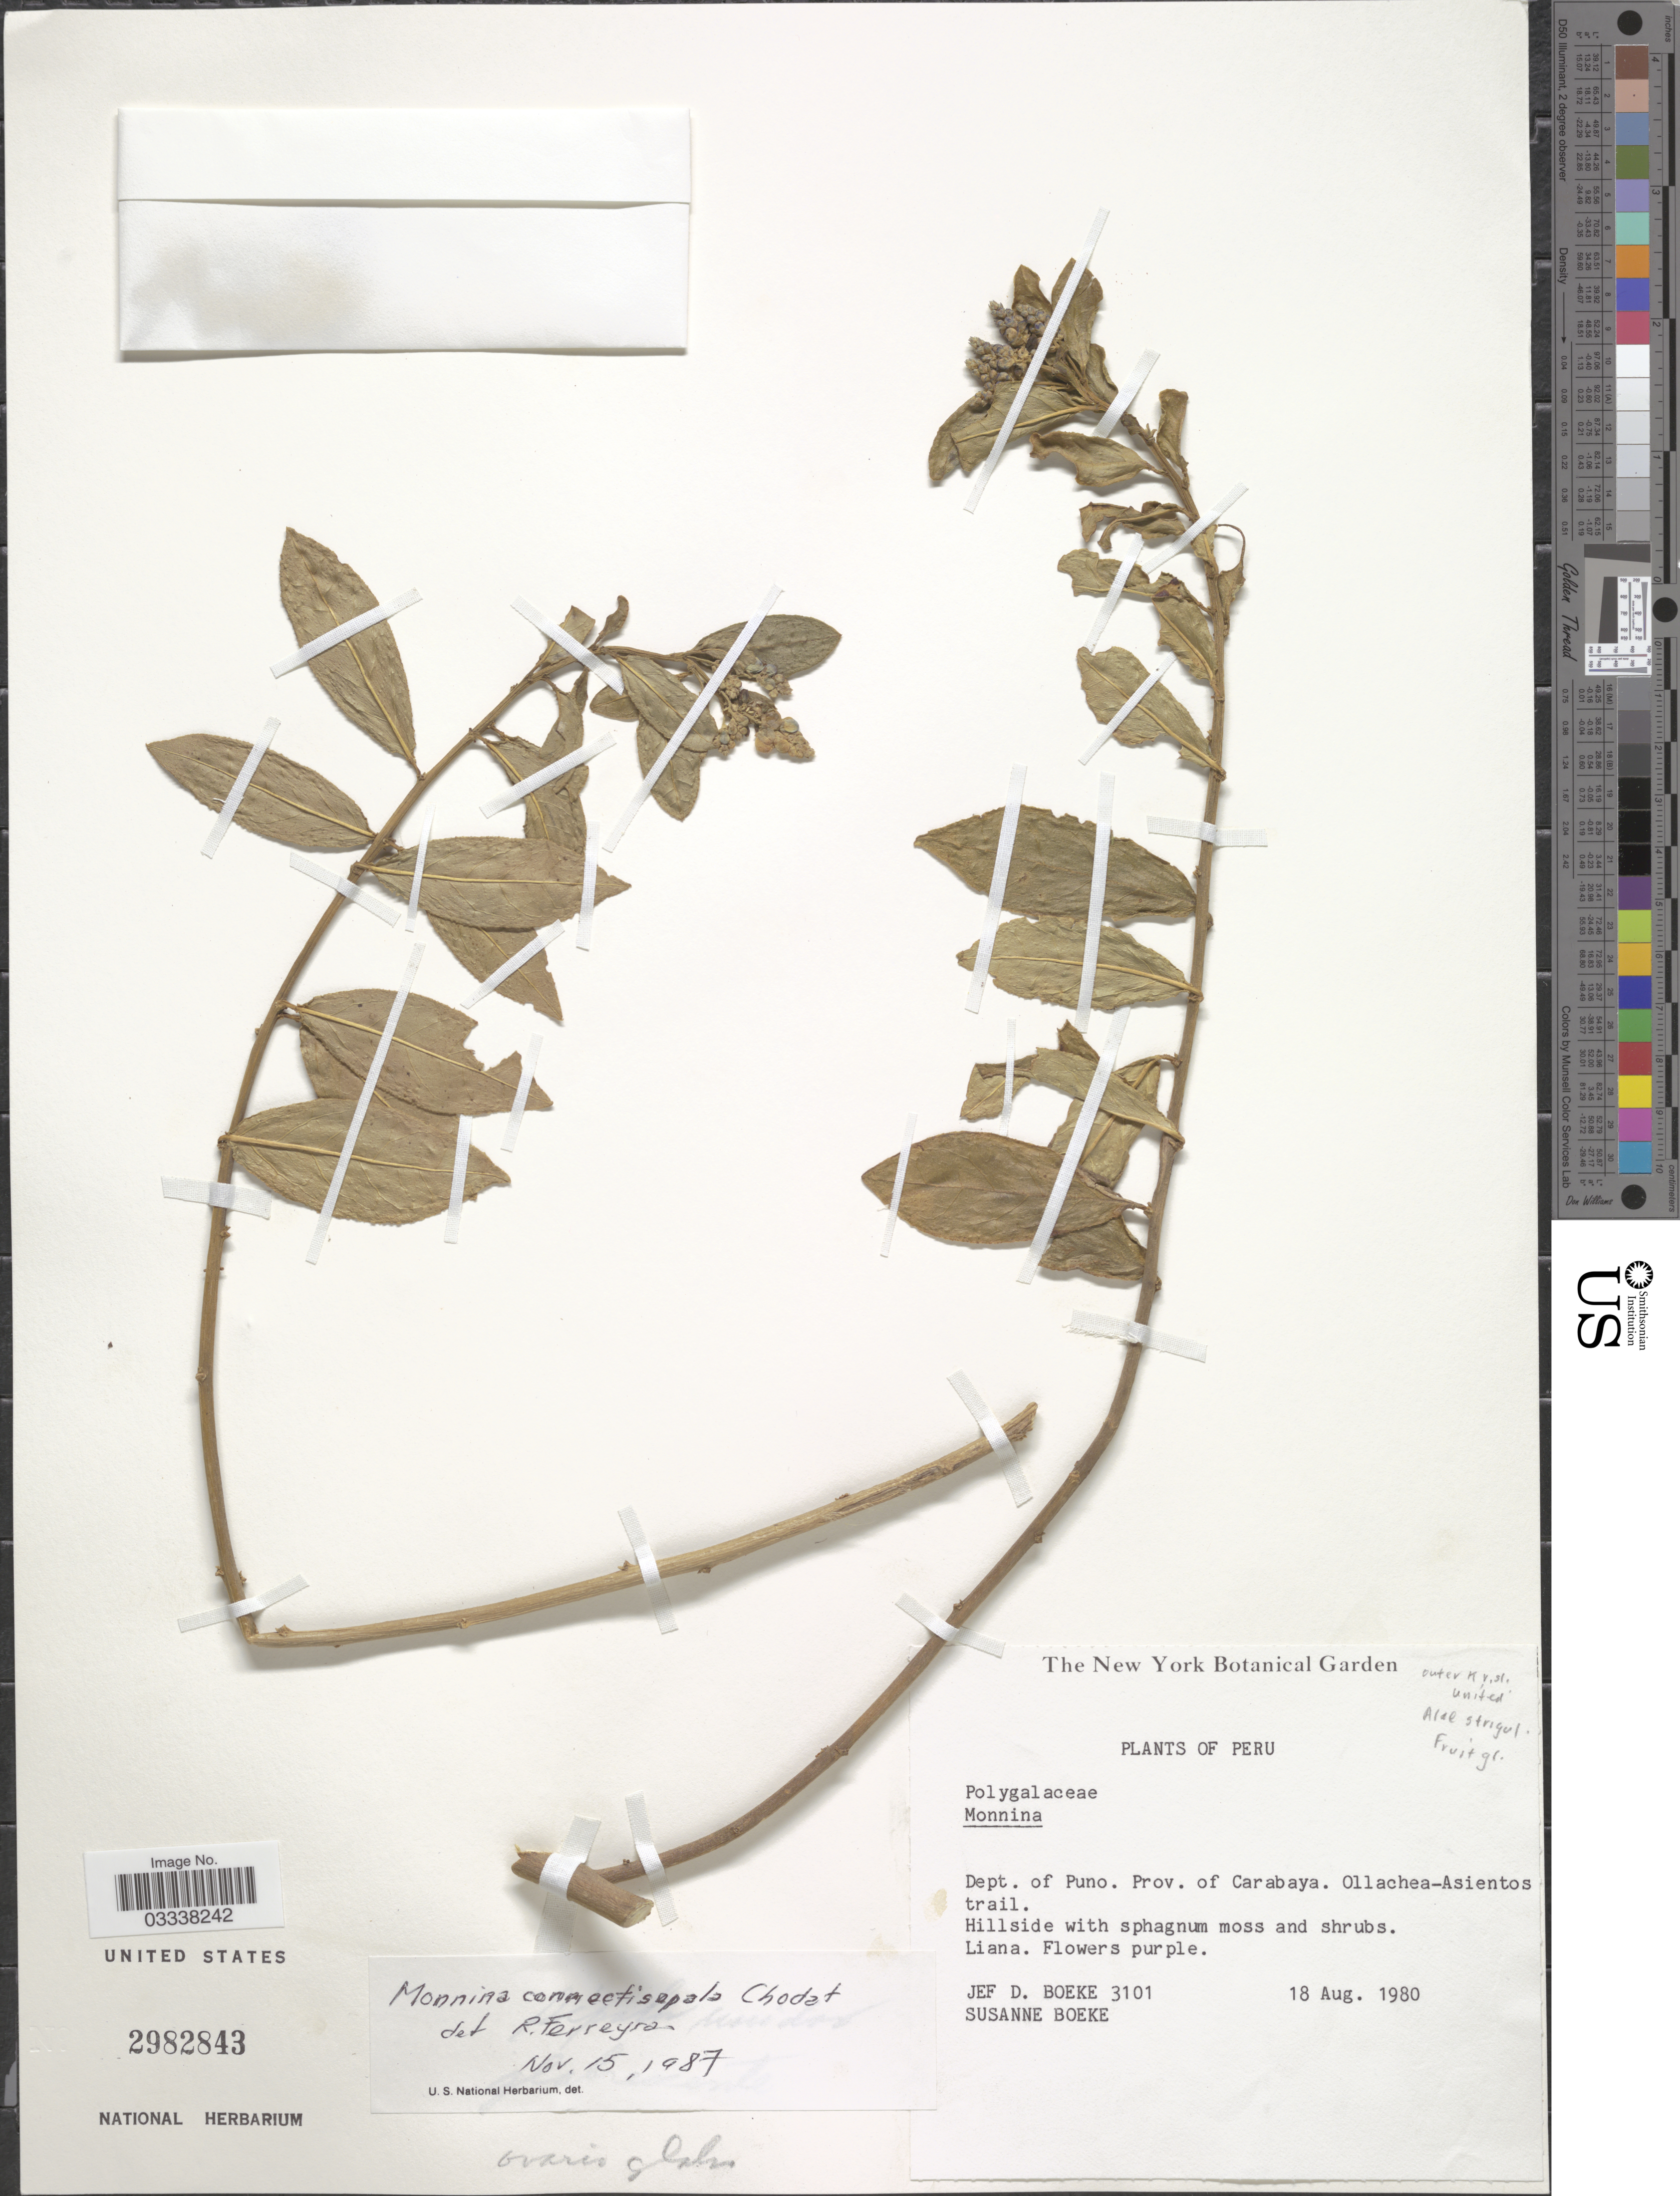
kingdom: Plantae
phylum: Tracheophyta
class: Magnoliopsida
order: Fabales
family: Polygalaceae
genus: Monnina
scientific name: Monnina connectisepala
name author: Chodat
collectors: J. Boeke & S. Boeke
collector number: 3101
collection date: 1980-08-18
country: Peru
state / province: Puno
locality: Dept. of Puno. Prov. of Carabaya. Ollachea-Asientos trail.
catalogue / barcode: US 2982843